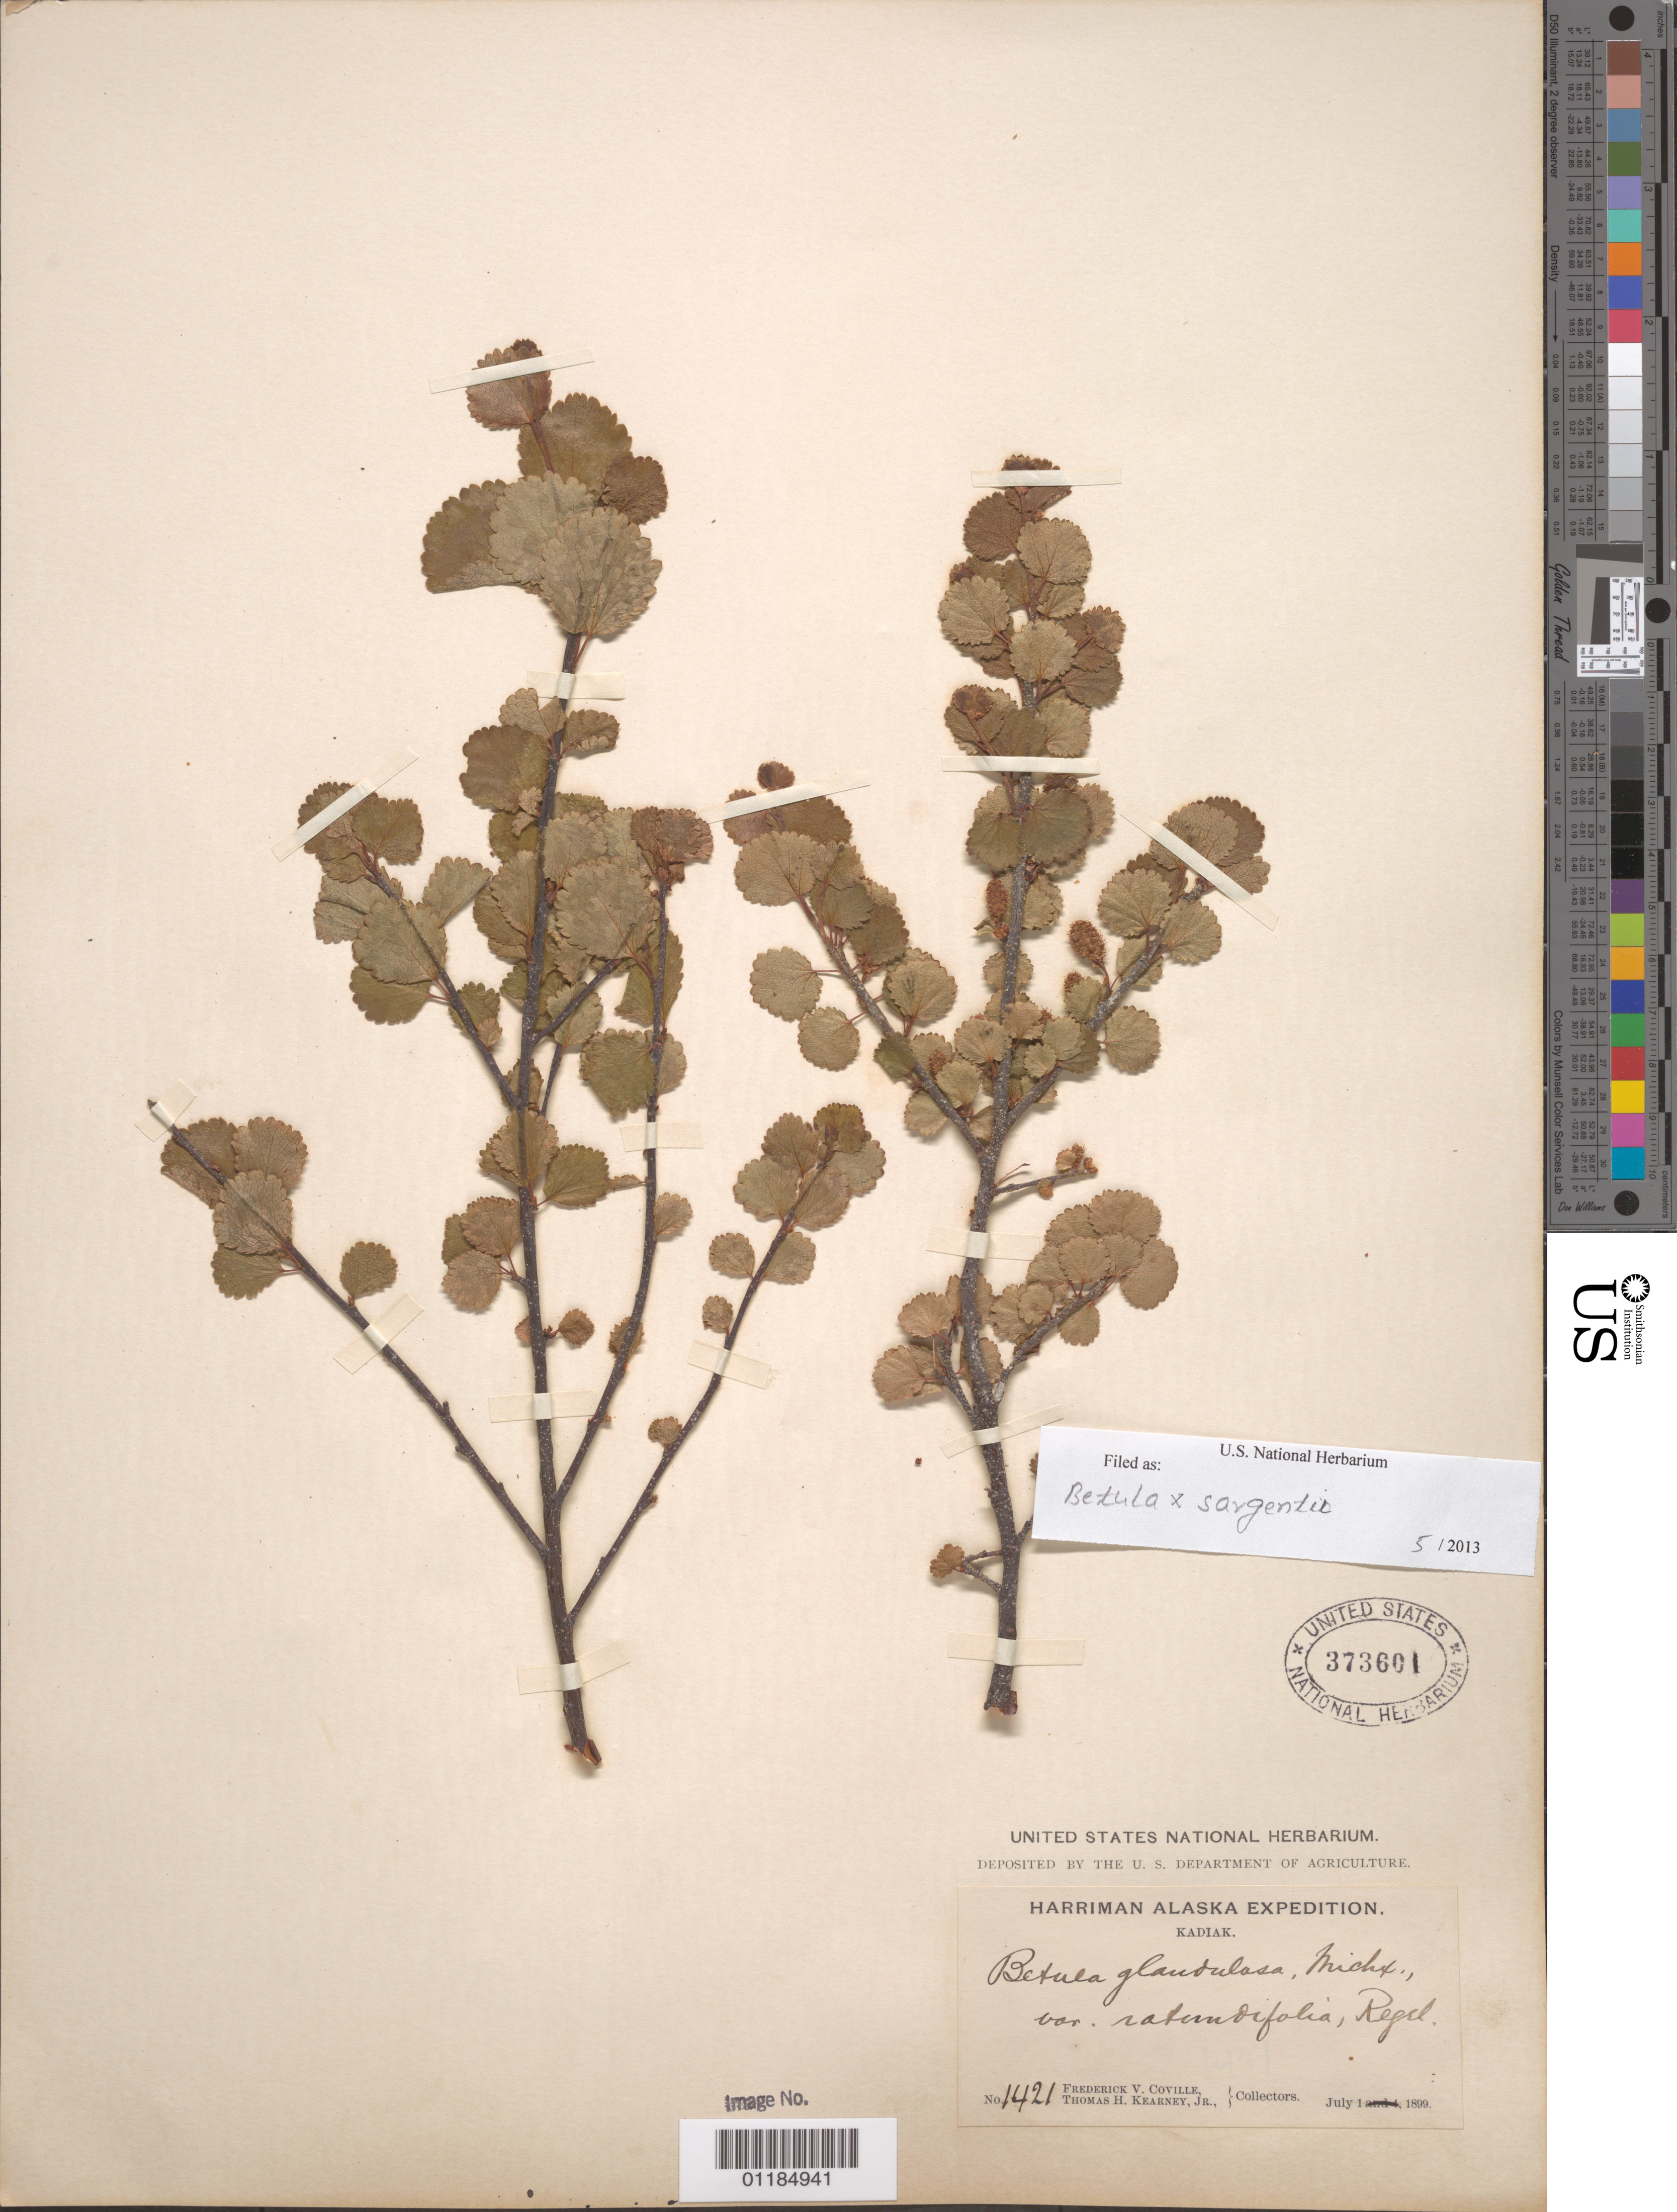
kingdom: Plantae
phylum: Tracheophyta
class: Magnoliopsida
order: Fagales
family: Betulaceae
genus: Betula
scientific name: Betula x sargentii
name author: Dugle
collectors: F. V. Coville & T. H. Kearney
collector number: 1421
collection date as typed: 01 Jul 1899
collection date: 1899-07-01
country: United States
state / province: Alaska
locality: Kadiak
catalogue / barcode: US 373601